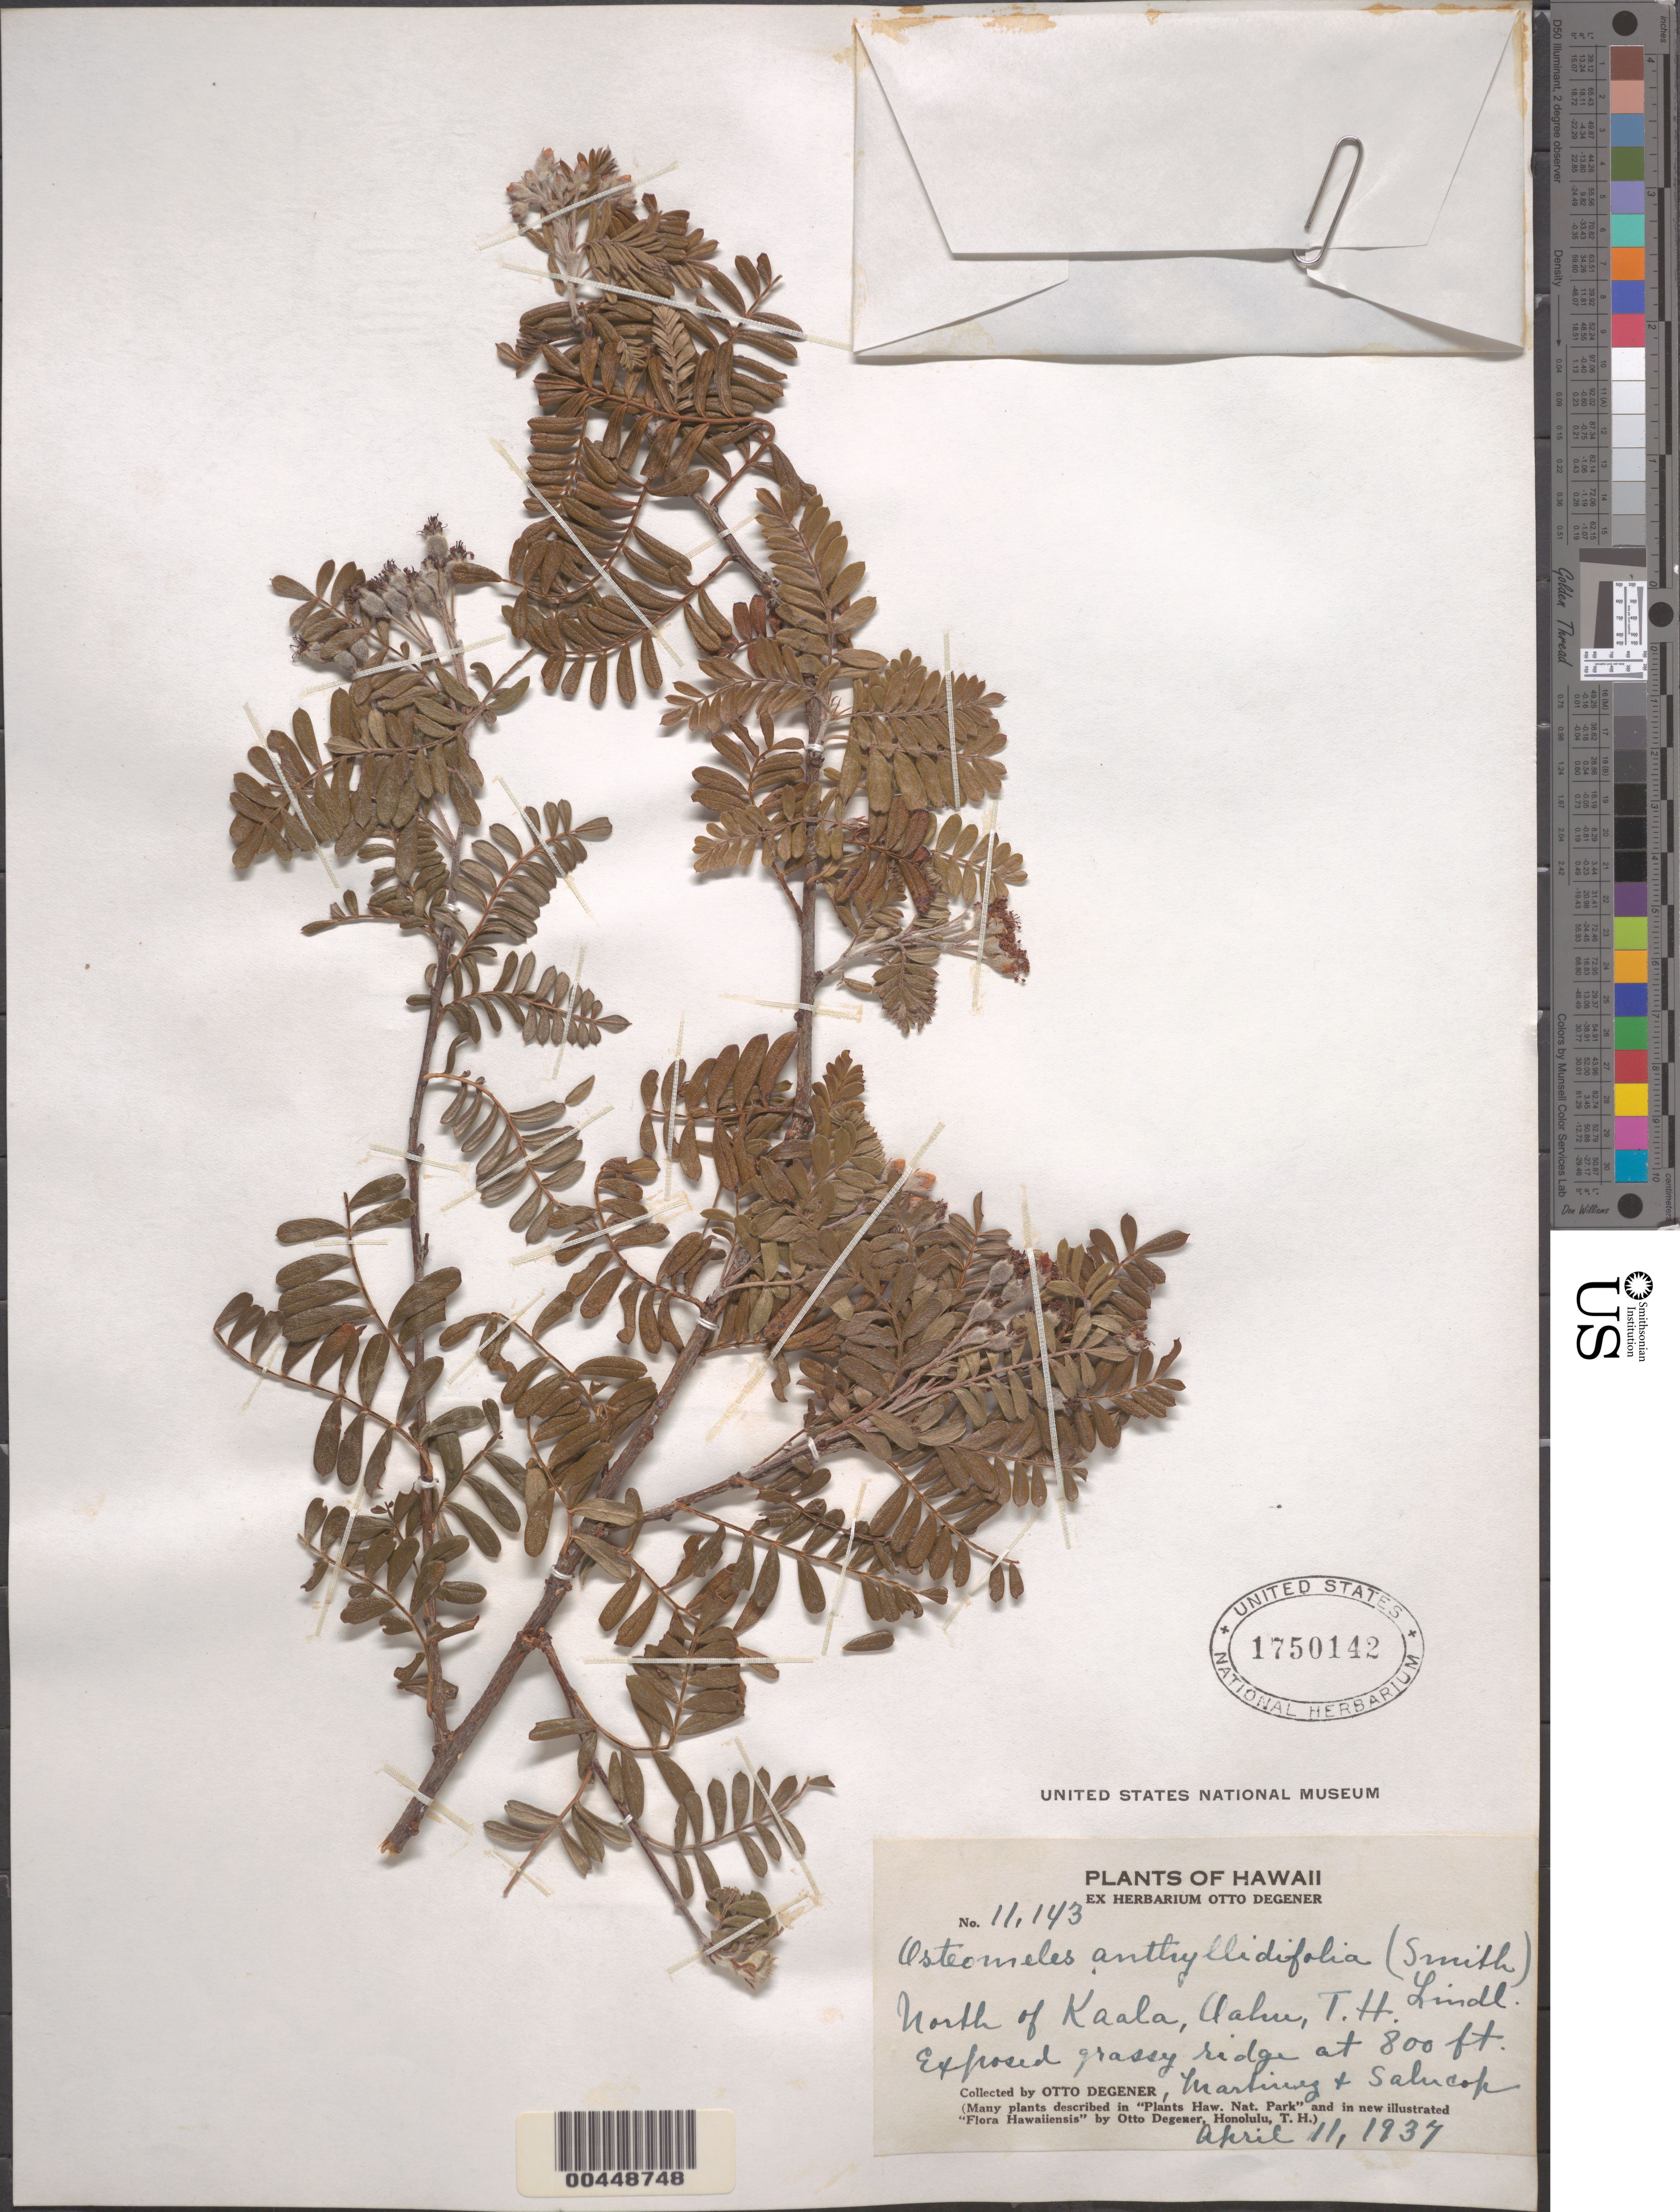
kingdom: Plantae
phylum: Tracheophyta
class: Magnoliopsida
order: Rosales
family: Rosaceae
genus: Osteomeles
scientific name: Osteomeles anthyllidifolia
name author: (Small) Lindl.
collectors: O. Degener, -- Martinez & -- Salucop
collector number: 11143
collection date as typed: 11 Apr 1937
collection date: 1937-04-11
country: United States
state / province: Hawaii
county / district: Honolulu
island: Oahu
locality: N of Kaala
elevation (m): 244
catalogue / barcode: US 1750142